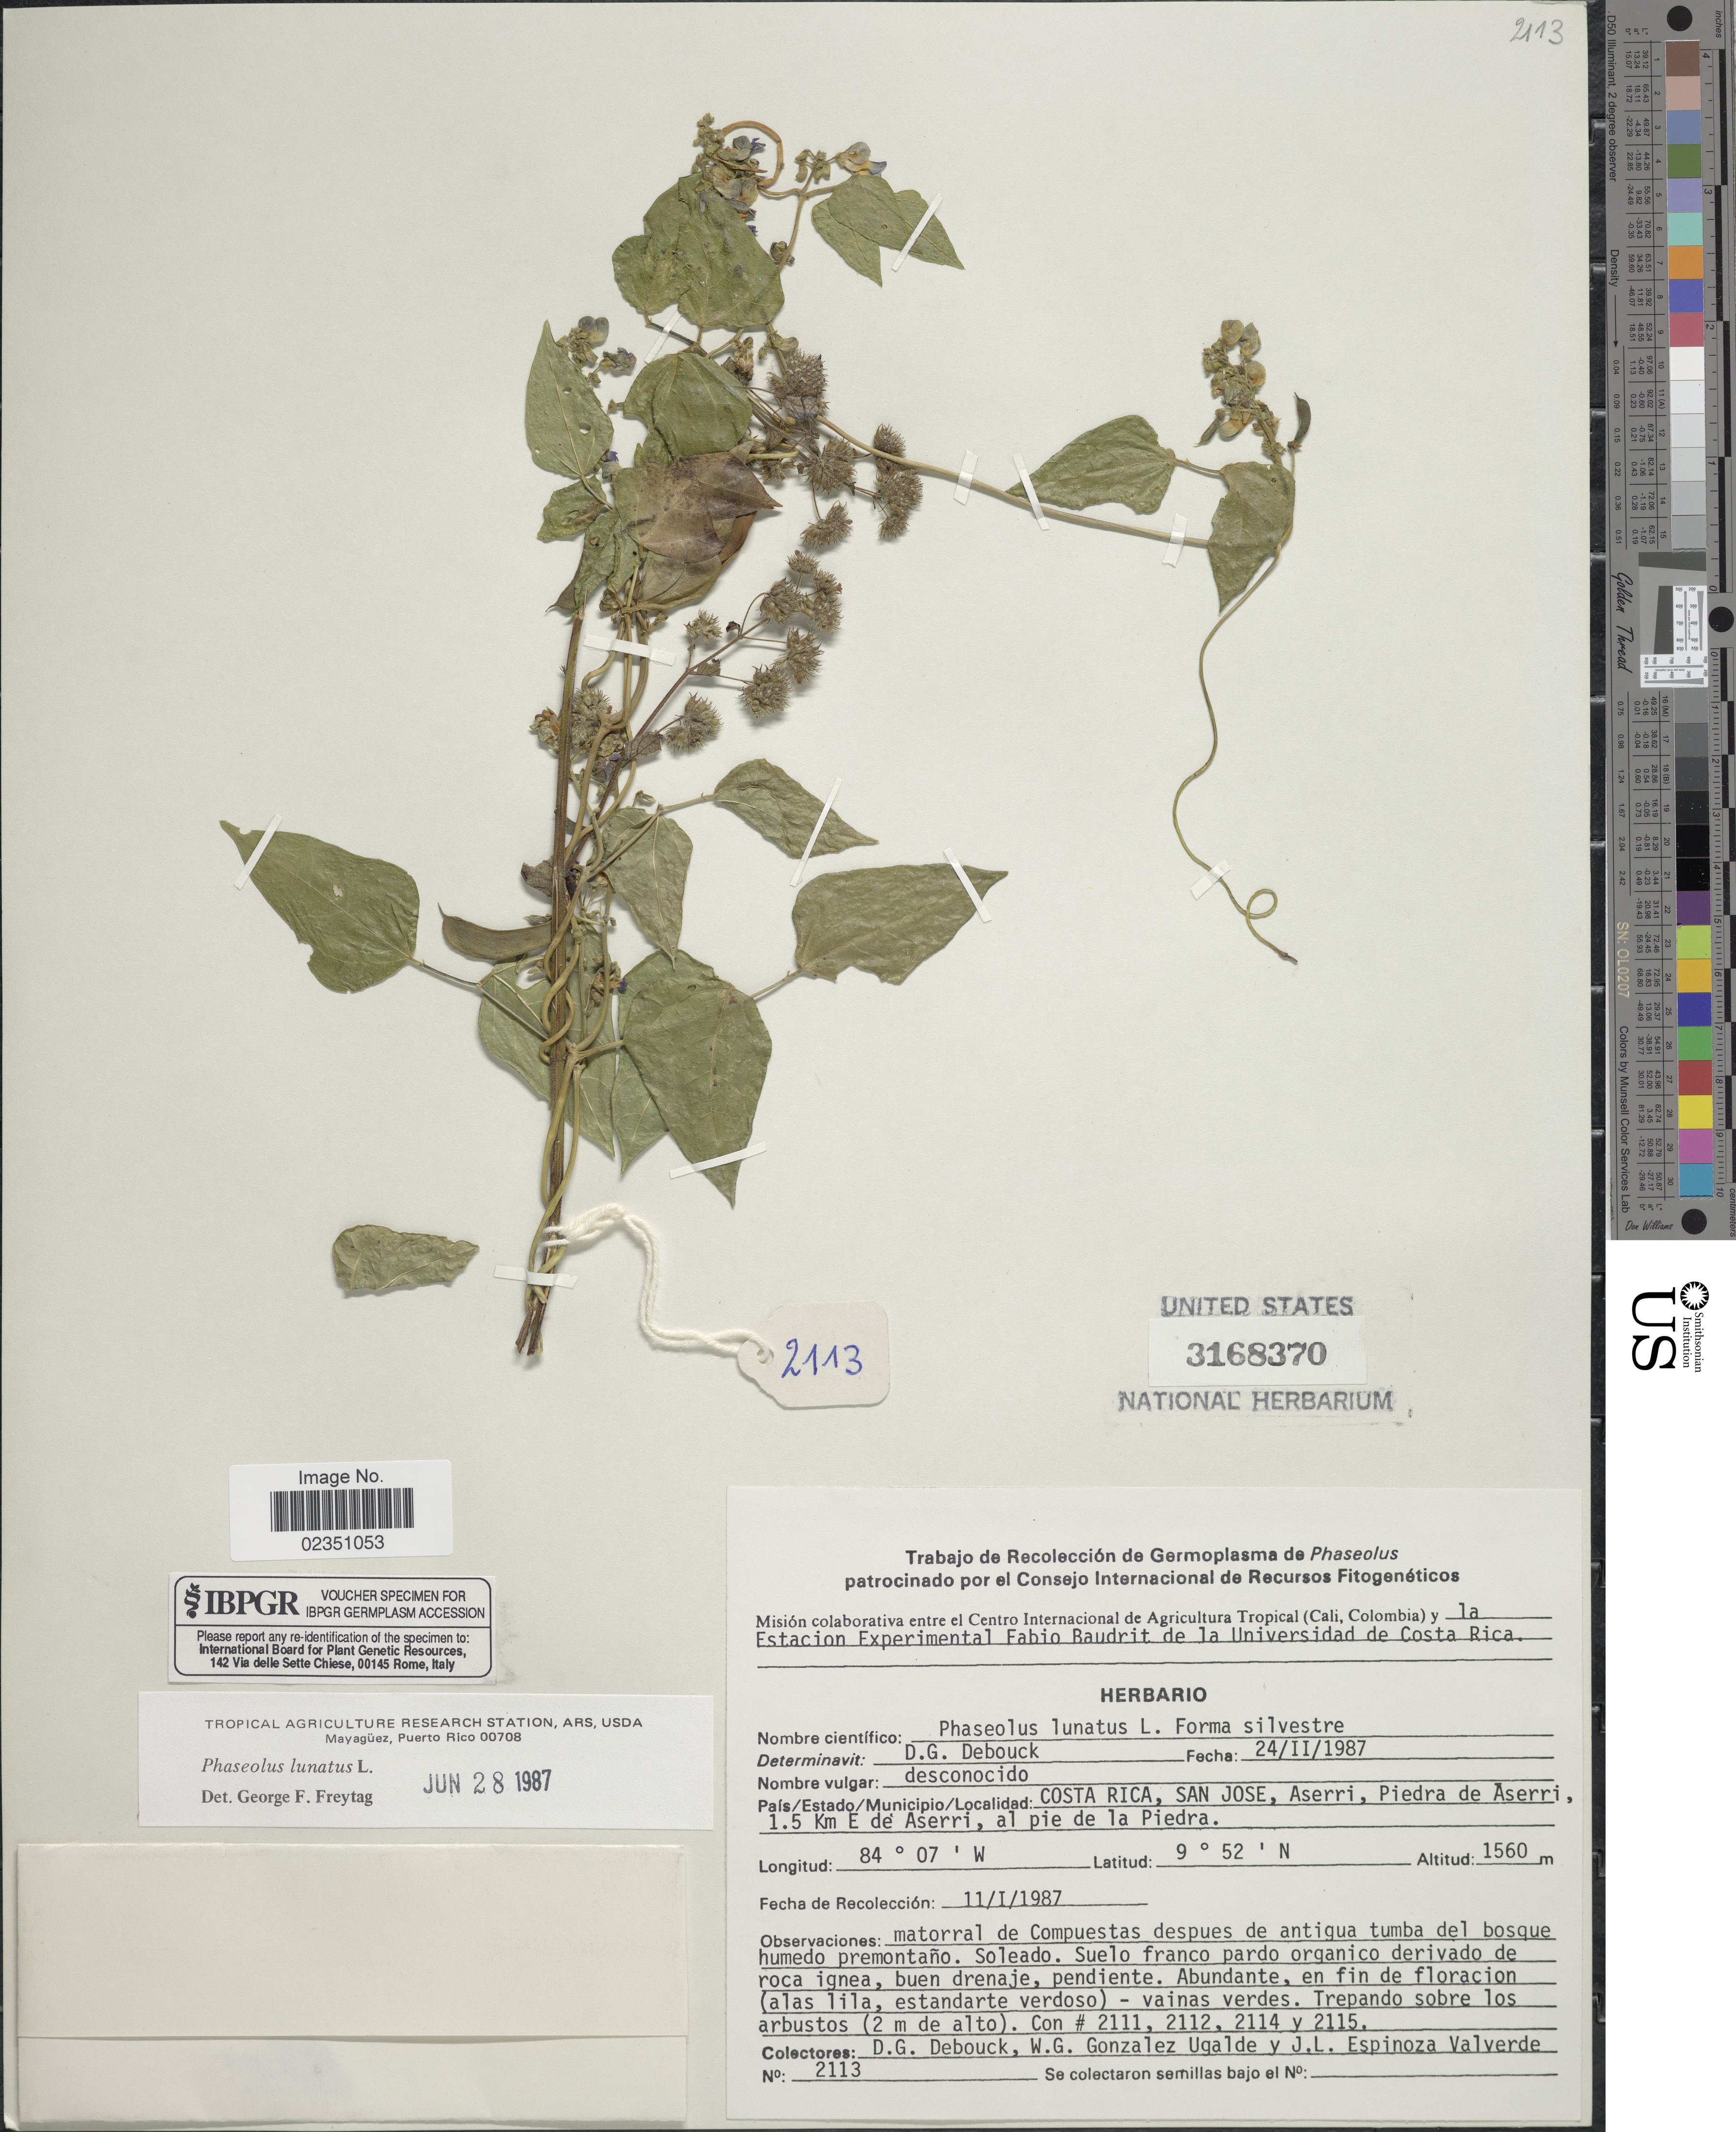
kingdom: Plantae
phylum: Tracheophyta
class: Magnoliopsida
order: Fabales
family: Fabaceae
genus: Phaseolus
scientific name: Phaseolus lunatus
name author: L.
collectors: D. Debouck, W. Gonzalez U. & J. Espinoza Valverde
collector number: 2113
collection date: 1987-01-11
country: Costa Rica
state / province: San José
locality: Aserri, Piedra de Aserri, 1.5 Km E de Aserri, al pie d la Piedra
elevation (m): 1560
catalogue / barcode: US 3168370